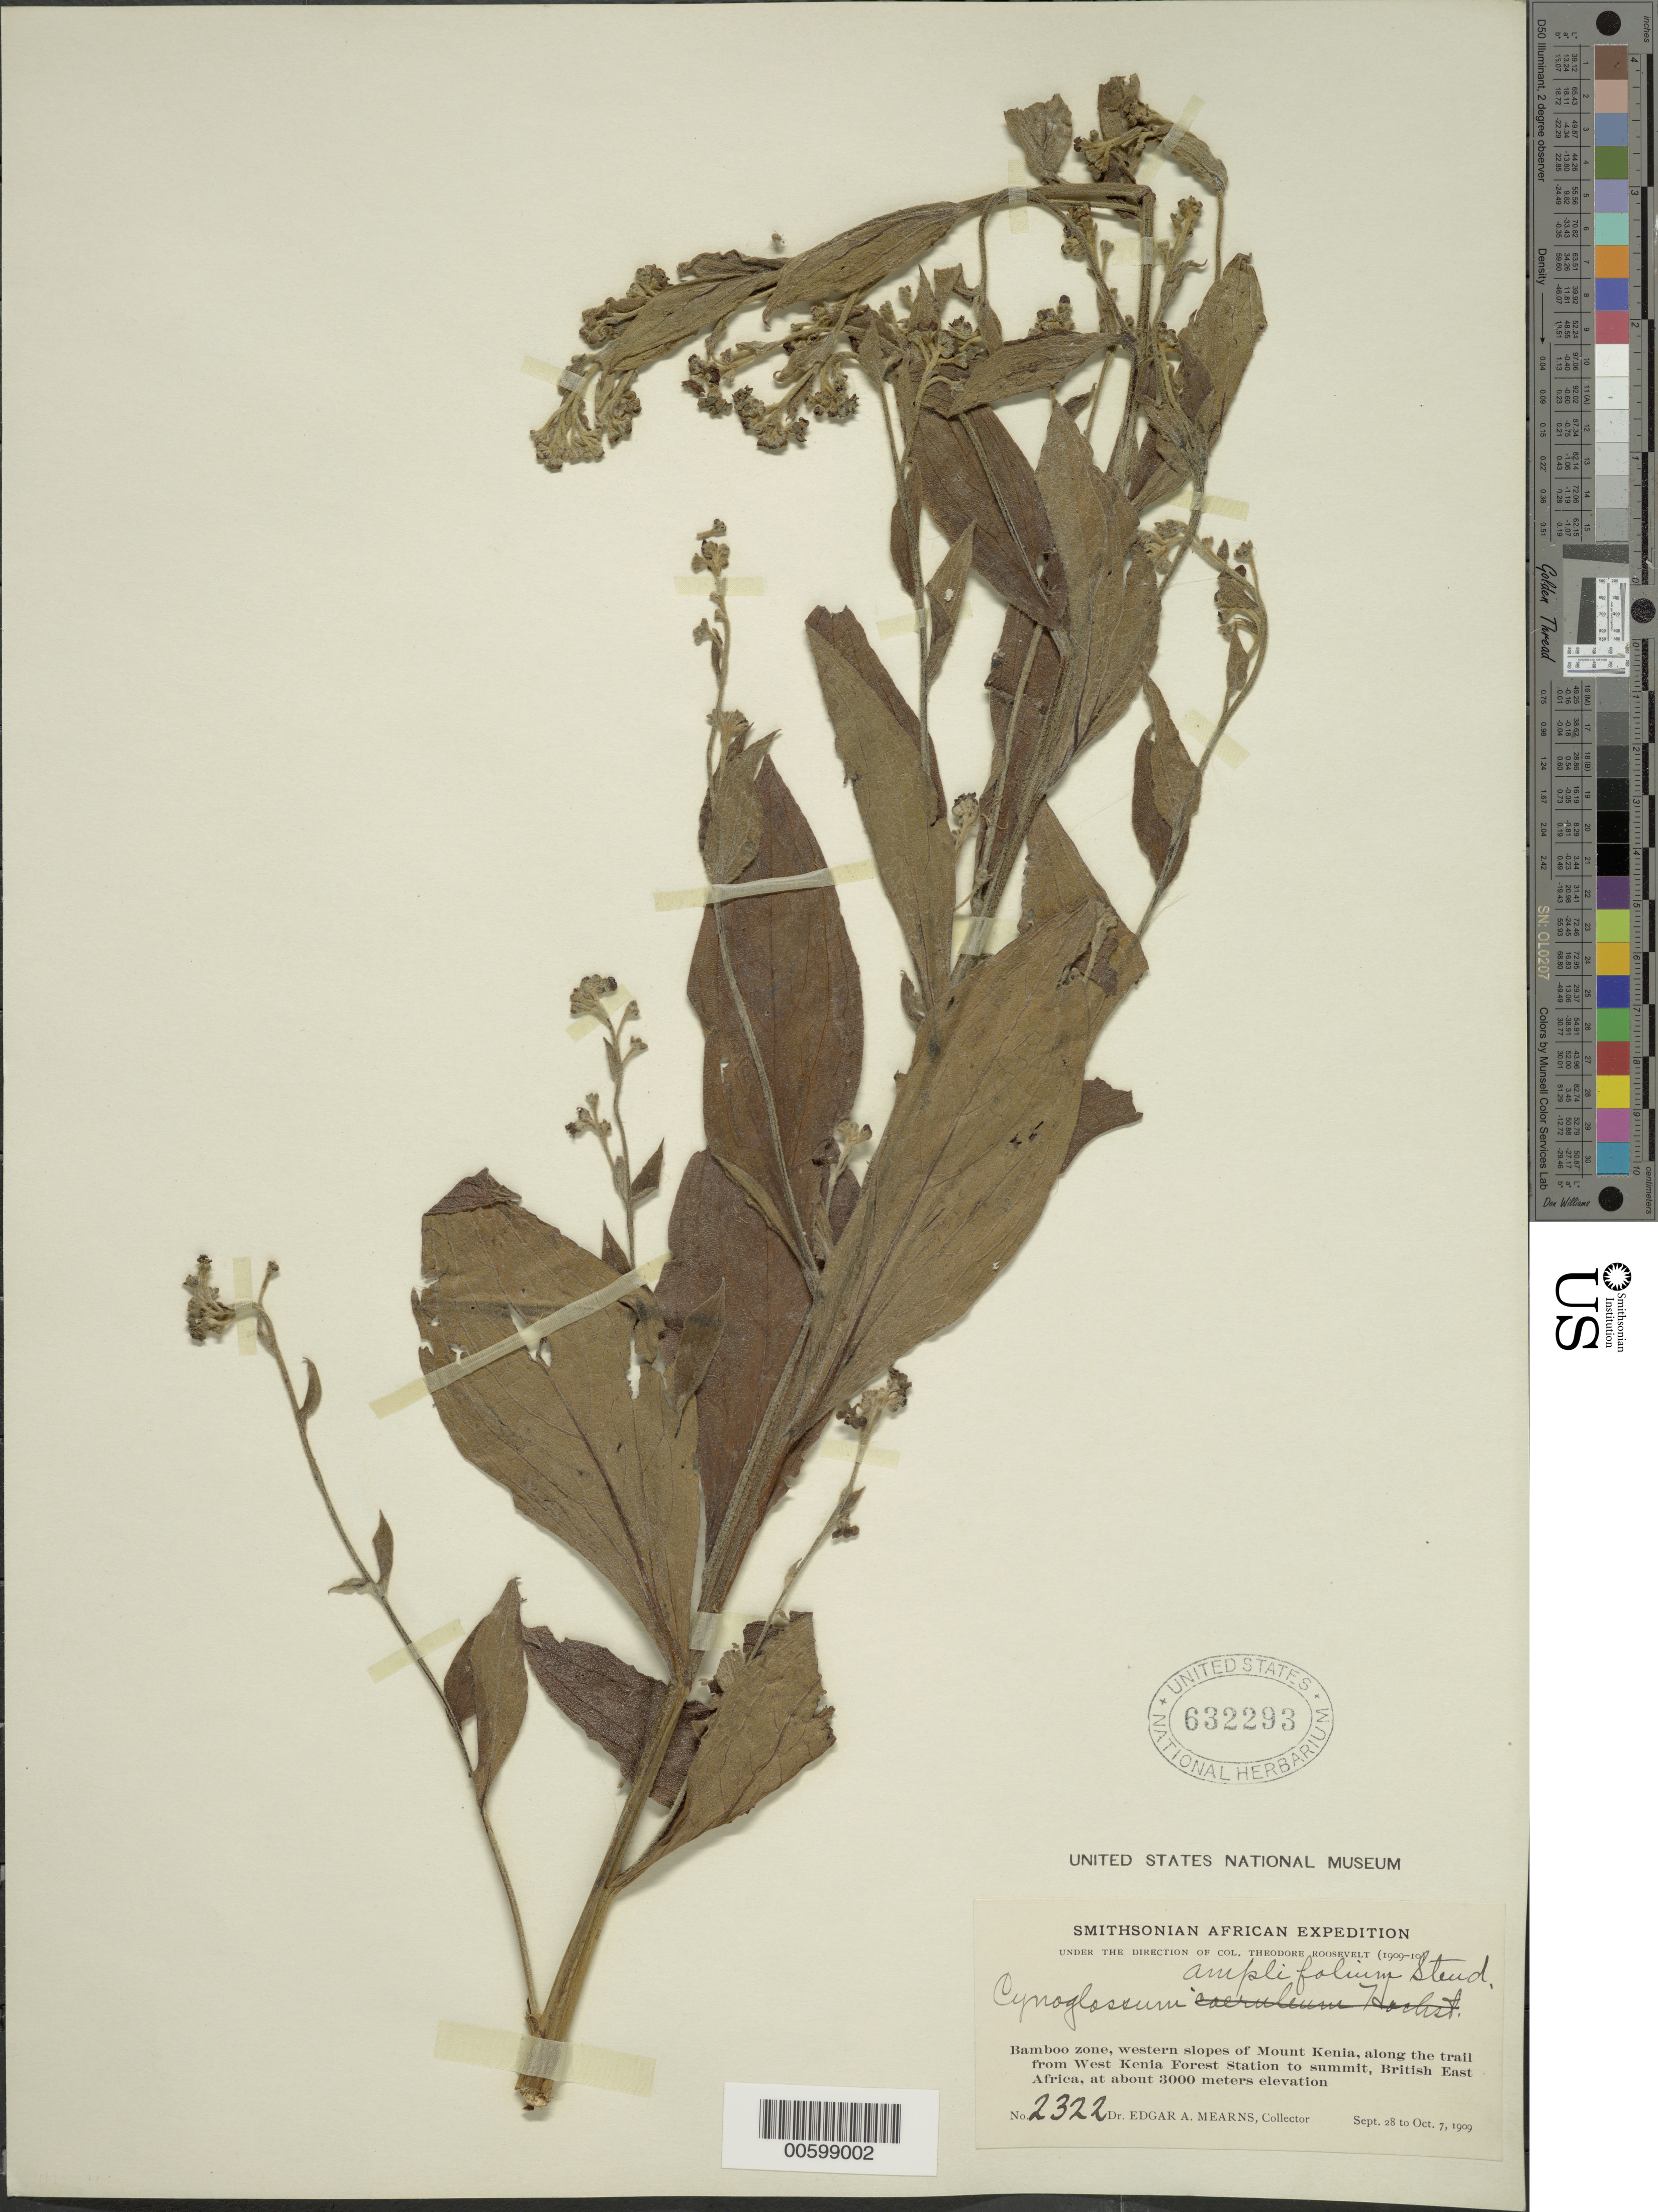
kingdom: Plantae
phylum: Tracheophyta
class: Magnoliopsida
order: Boraginales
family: Boraginaceae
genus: Cynoglossum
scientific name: Cynoglossum amplifolium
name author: Steud.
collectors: E. A. Mearns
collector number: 2322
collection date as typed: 28 Sep 1909 to 07 Oct 1909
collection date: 1909-09-28/1909-10-07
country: Kenya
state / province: Nyeri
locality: Bamboo zone, western slopes of Mount Kenya, along the trail from west Kenya Forest Station to summit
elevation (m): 3000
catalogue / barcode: US 632293